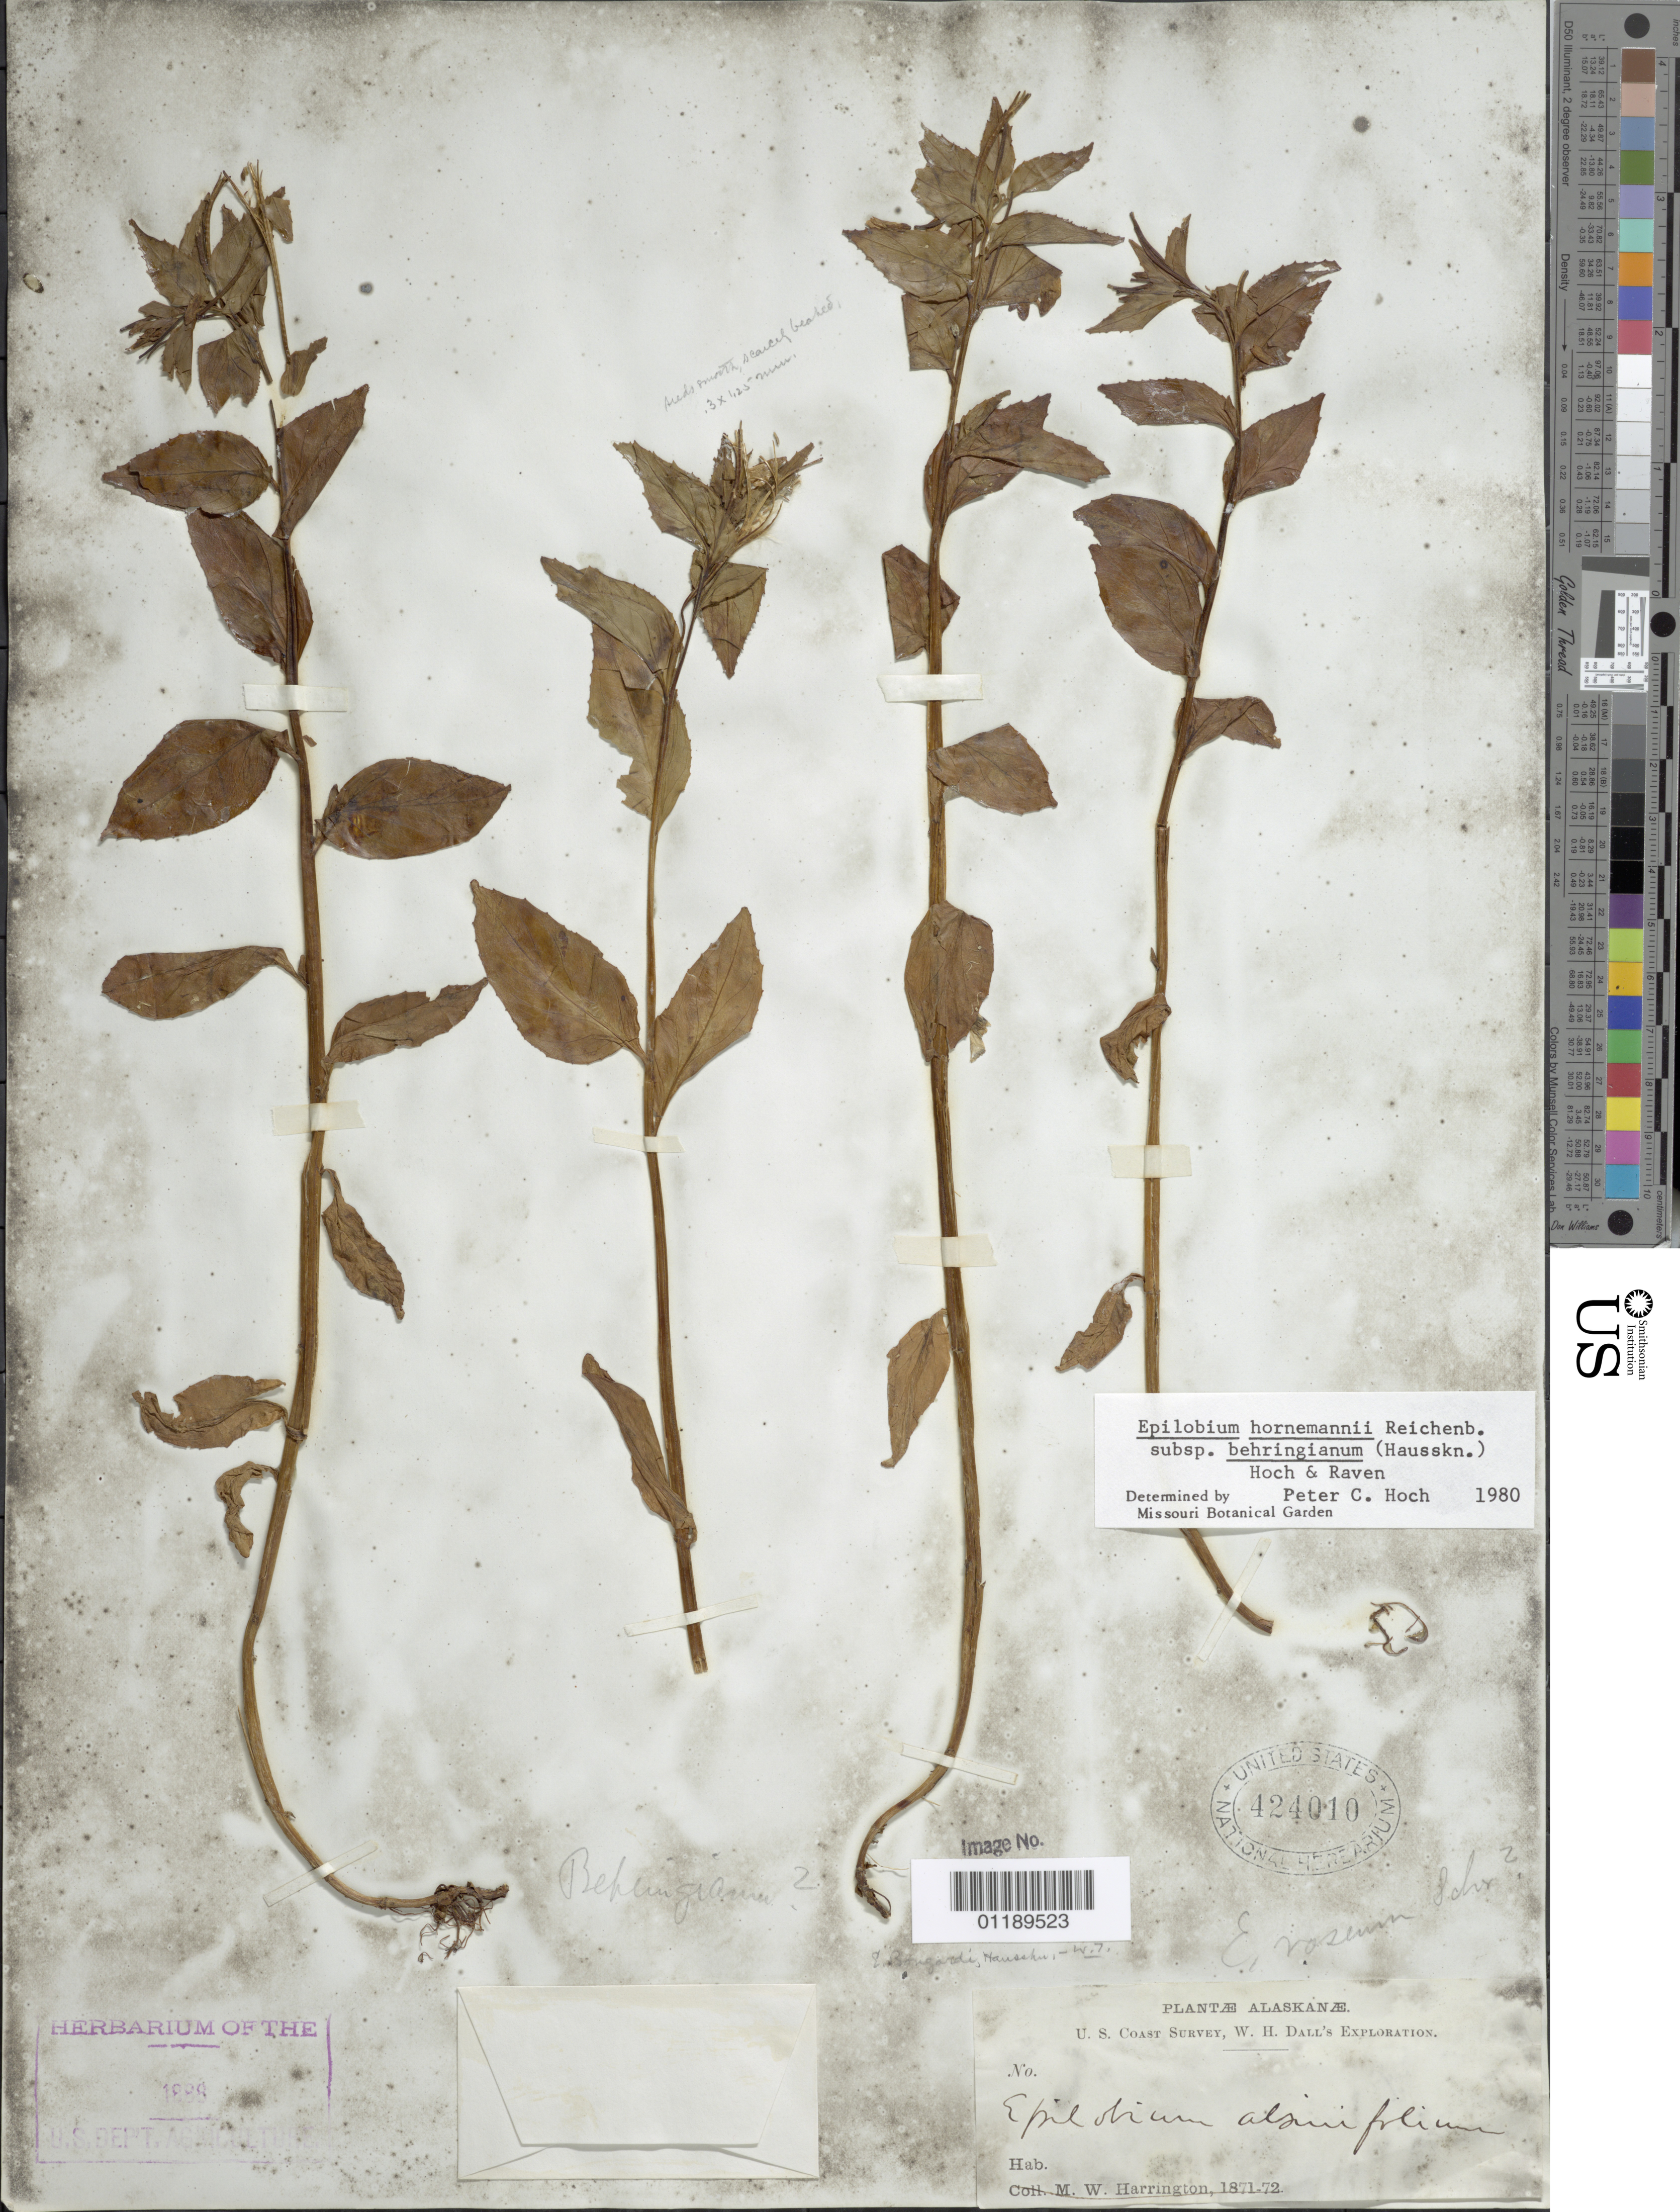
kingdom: Plantae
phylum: Tracheophyta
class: Magnoliopsida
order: Myrtales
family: Onagraceae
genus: Epilobium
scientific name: Epilobium hornemannii subsp. behringianum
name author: (Hausskn.) Hoch & P.H. Raven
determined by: Hoch, P. C.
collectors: M. W. Harrington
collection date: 1871/1872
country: United States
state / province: Alaska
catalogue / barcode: US 424010